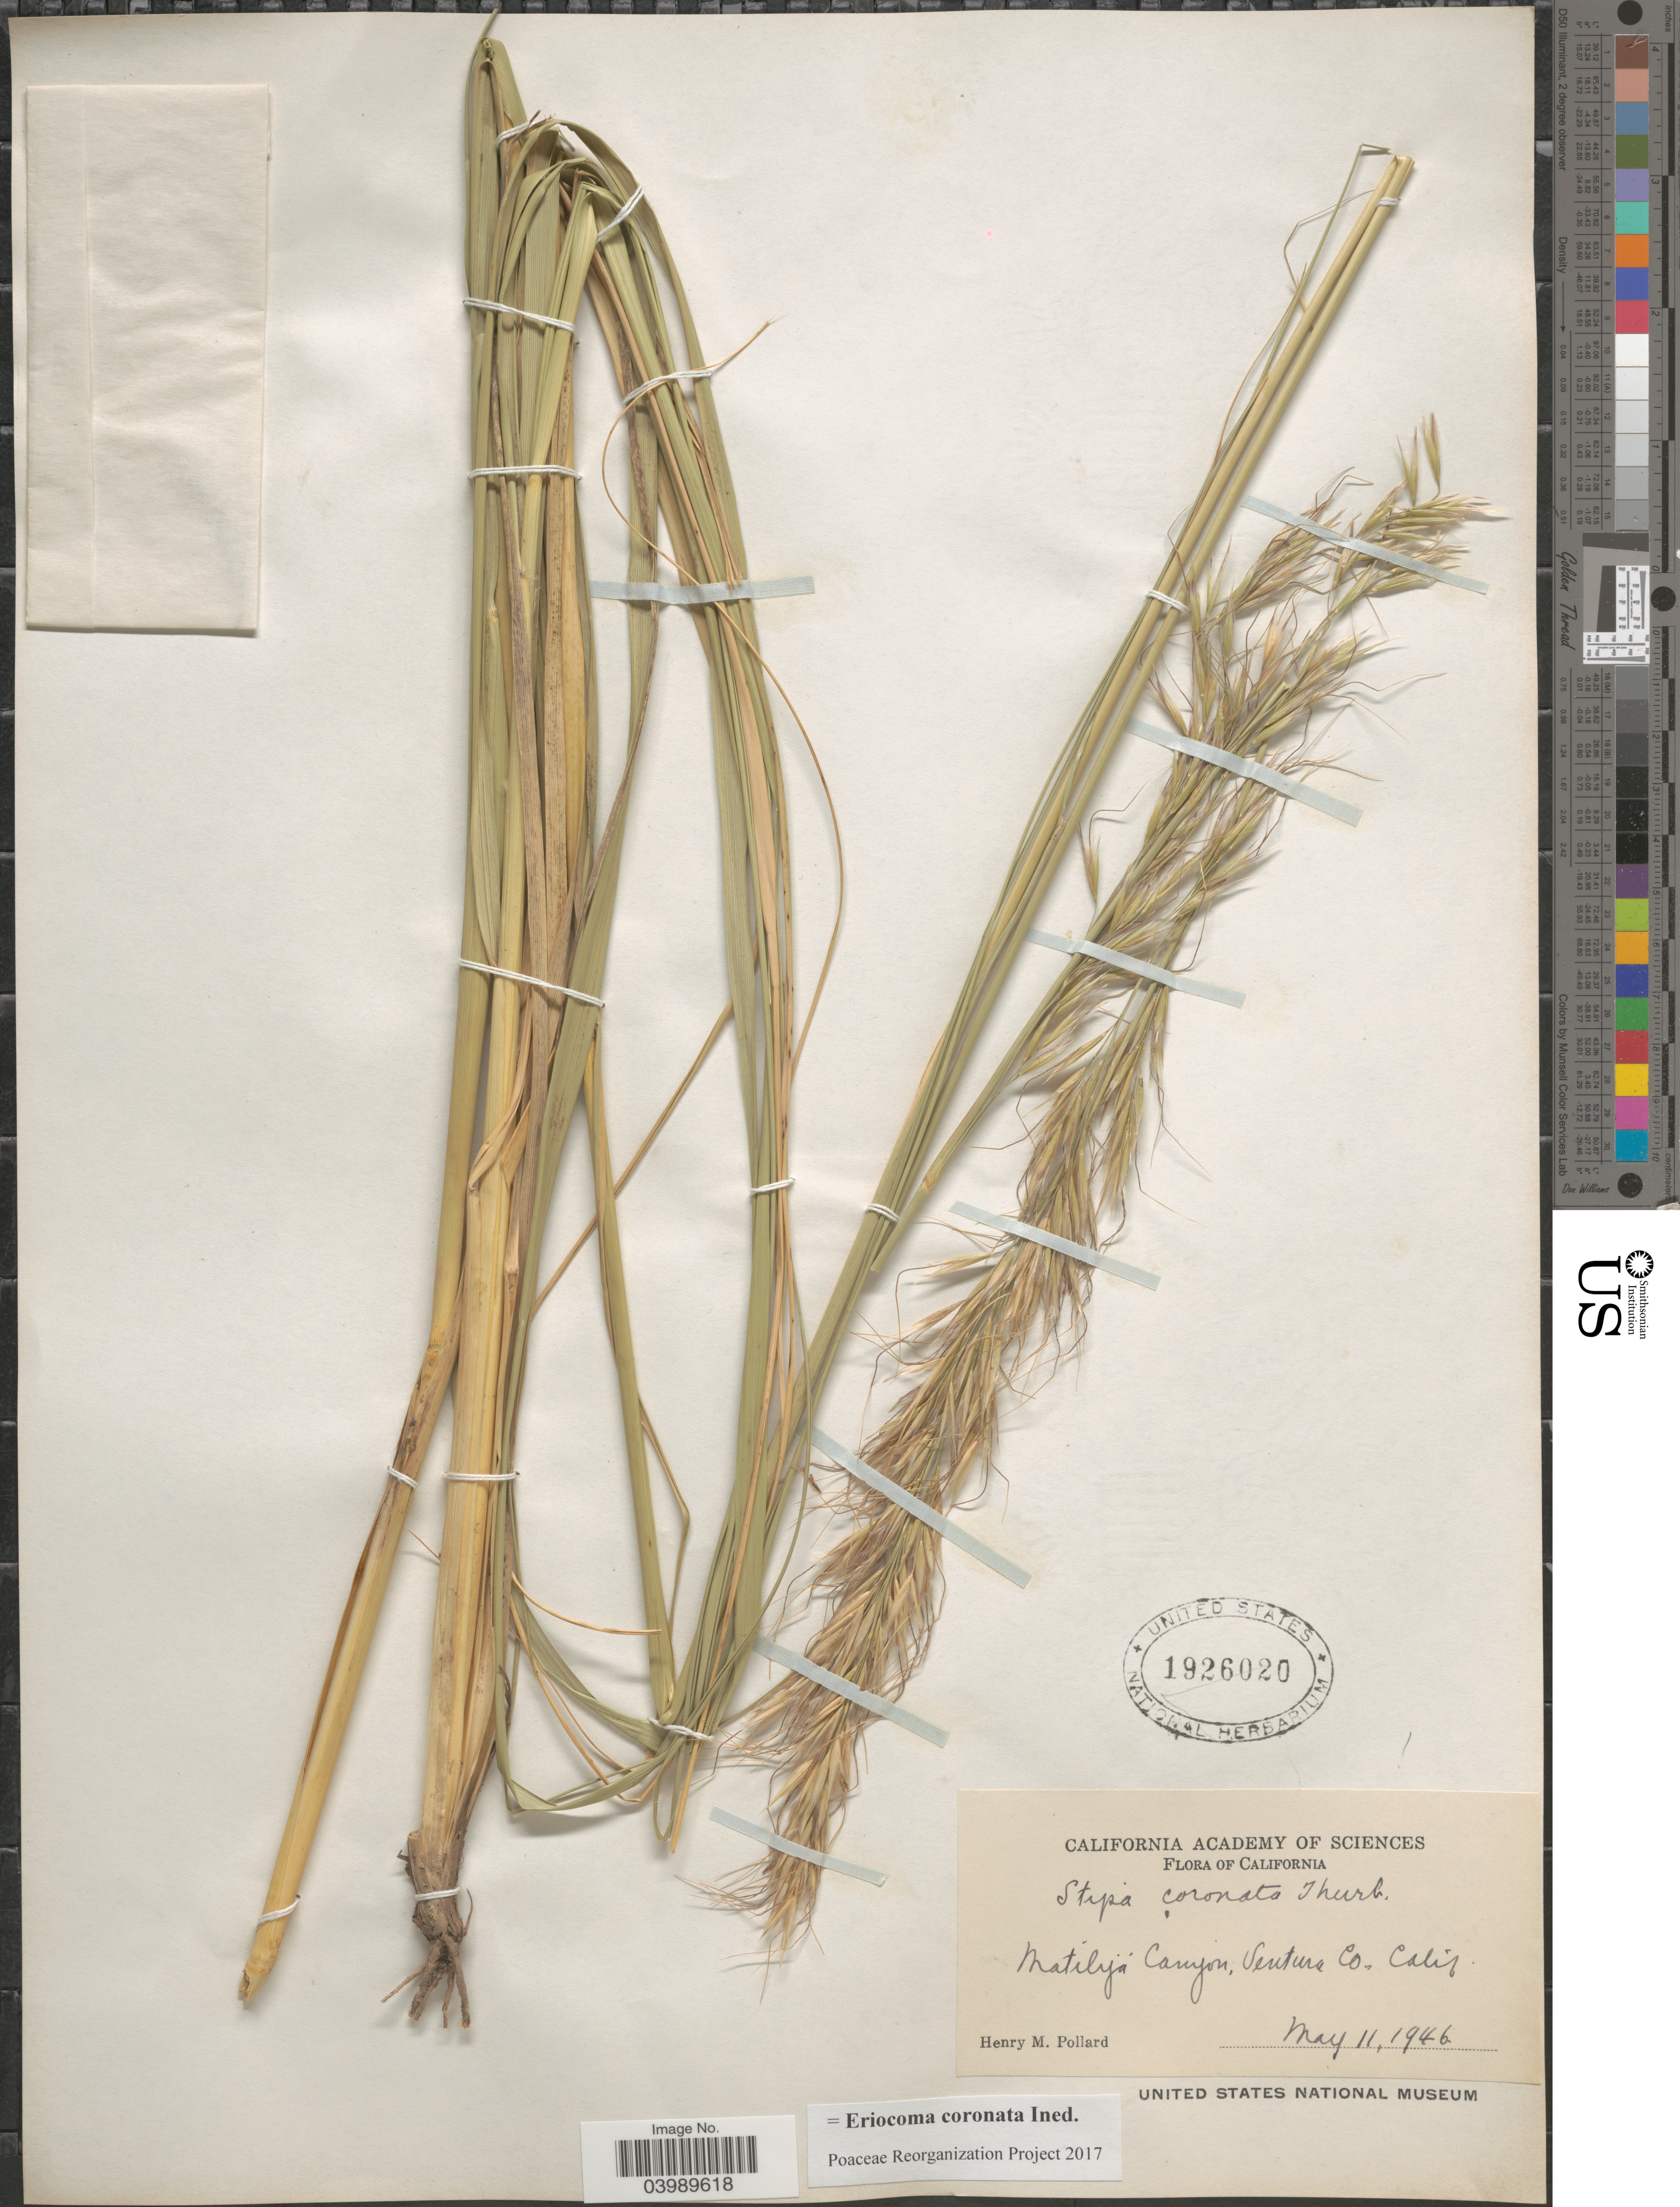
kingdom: Plantae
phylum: Tracheophyta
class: Liliopsida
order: Poales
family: Poaceae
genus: Eriocoma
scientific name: Eriocoma coronata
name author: (Thurb.) Romasch.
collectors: H. M. Pollard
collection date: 1946-05-11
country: United States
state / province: California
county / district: Ventura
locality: Matilija Canyon, Ventura Co.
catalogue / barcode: US 1926020